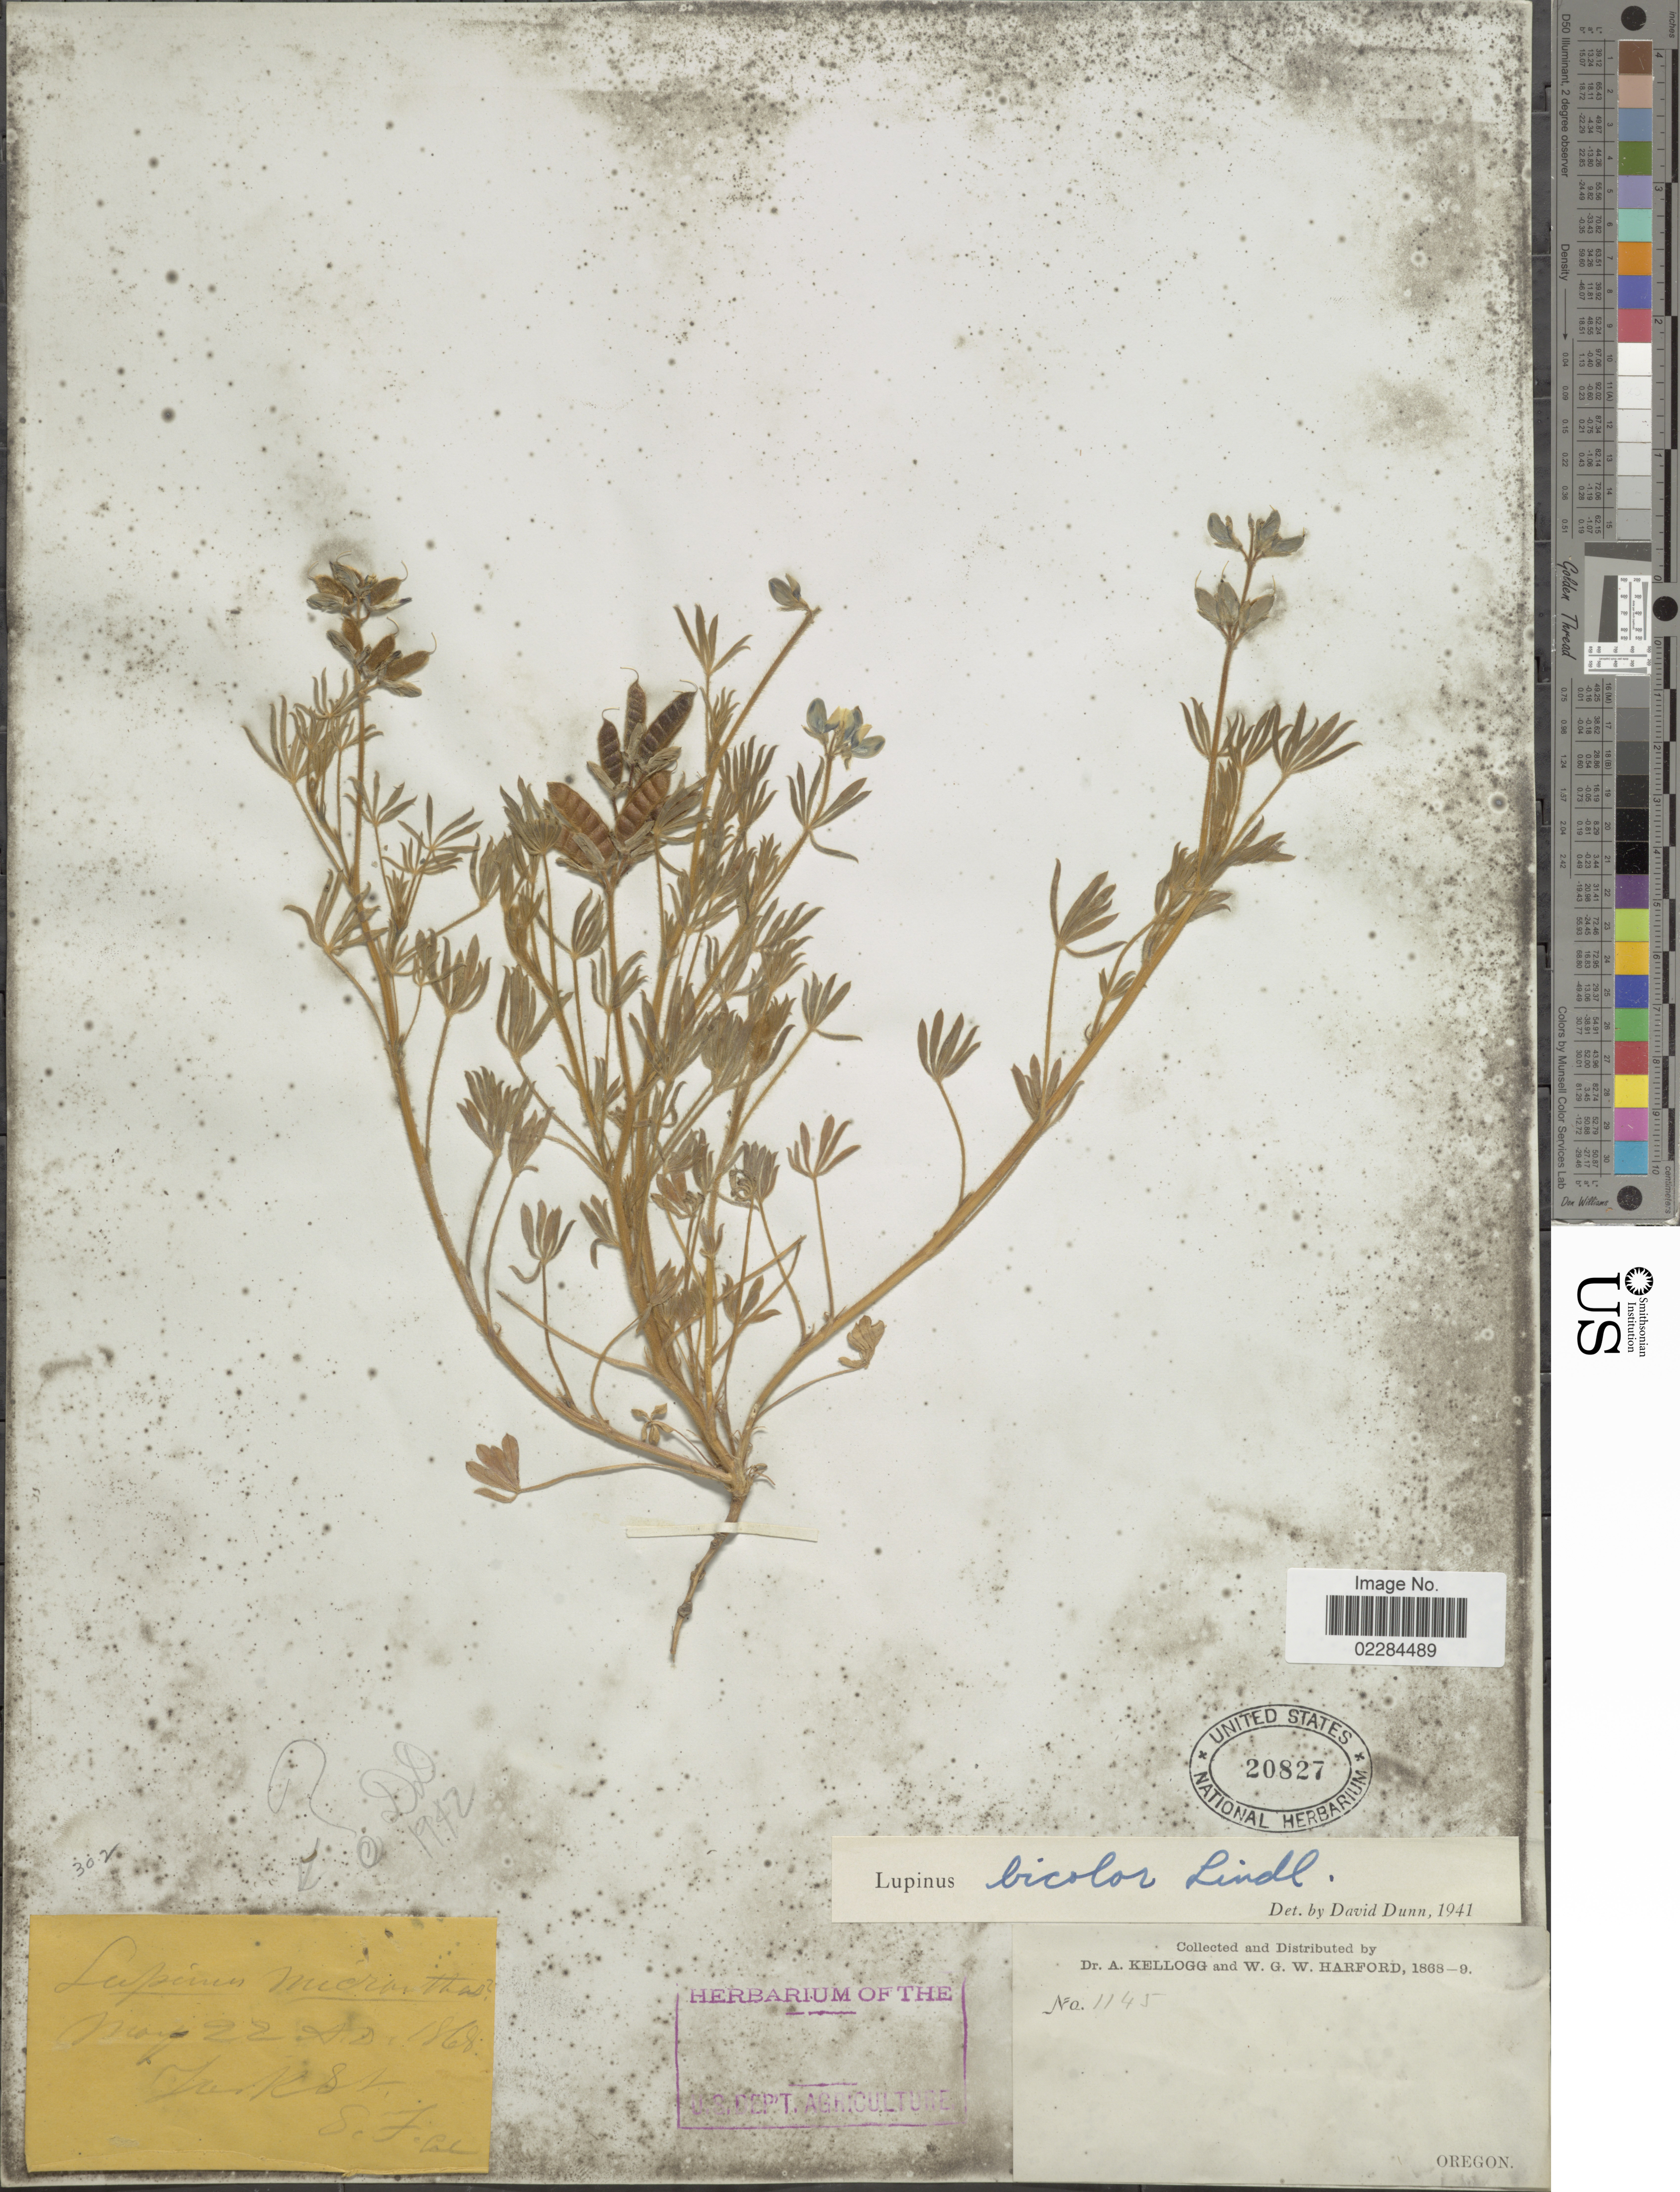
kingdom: Plantae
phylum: Tracheophyta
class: Magnoliopsida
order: Fabales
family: Fabaceae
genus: Lupinus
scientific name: Lupinus bicolor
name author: Lindl.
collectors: A. Kellog & W. G. W. Harford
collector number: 1145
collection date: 1868-05-22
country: United States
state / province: Oregon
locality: Jack St. S. F. Cal [interpreted]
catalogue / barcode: US 20827